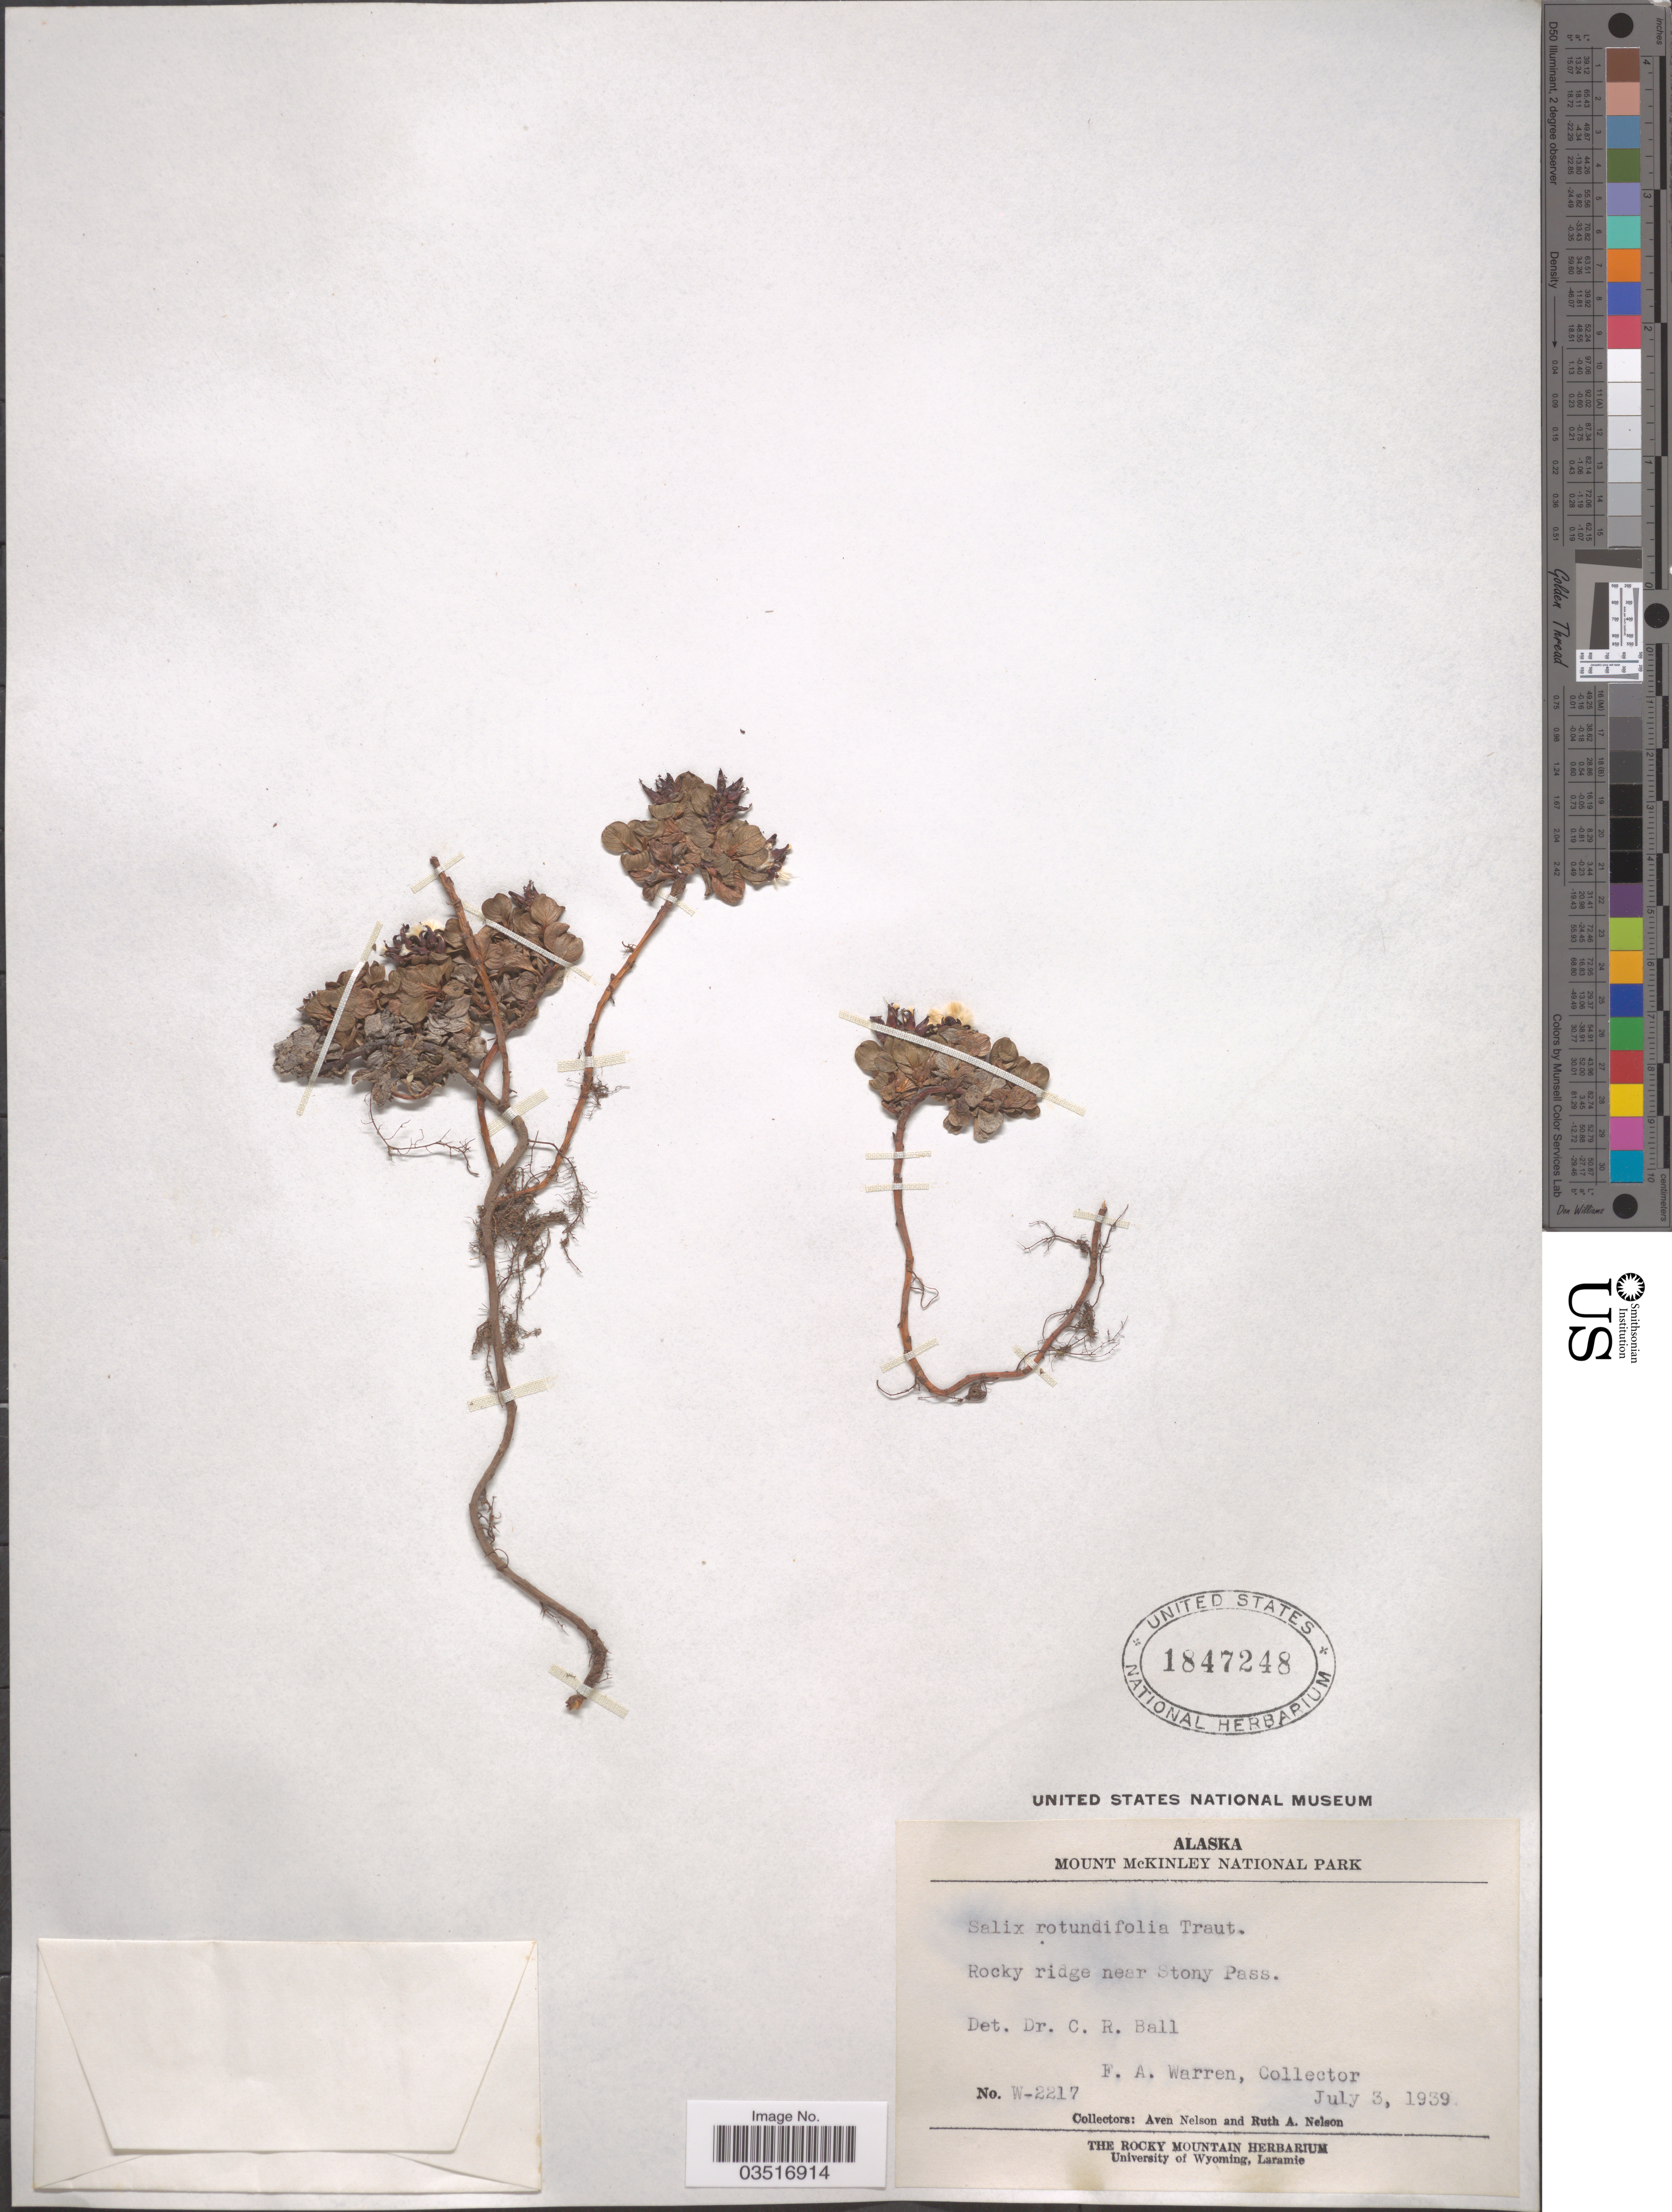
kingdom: Plantae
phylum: Tracheophyta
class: Magnoliopsida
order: Malpighiales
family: Salicaceae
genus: Salix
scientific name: Salix rotundifolia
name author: Trautv.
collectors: F. Warren, A. Nelson & R. A. Nelson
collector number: W-2217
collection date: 1939-07-03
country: United States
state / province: Alaska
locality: Mount McKinley National Park. Rocky ridge near Stony Pass.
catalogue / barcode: US 1847248